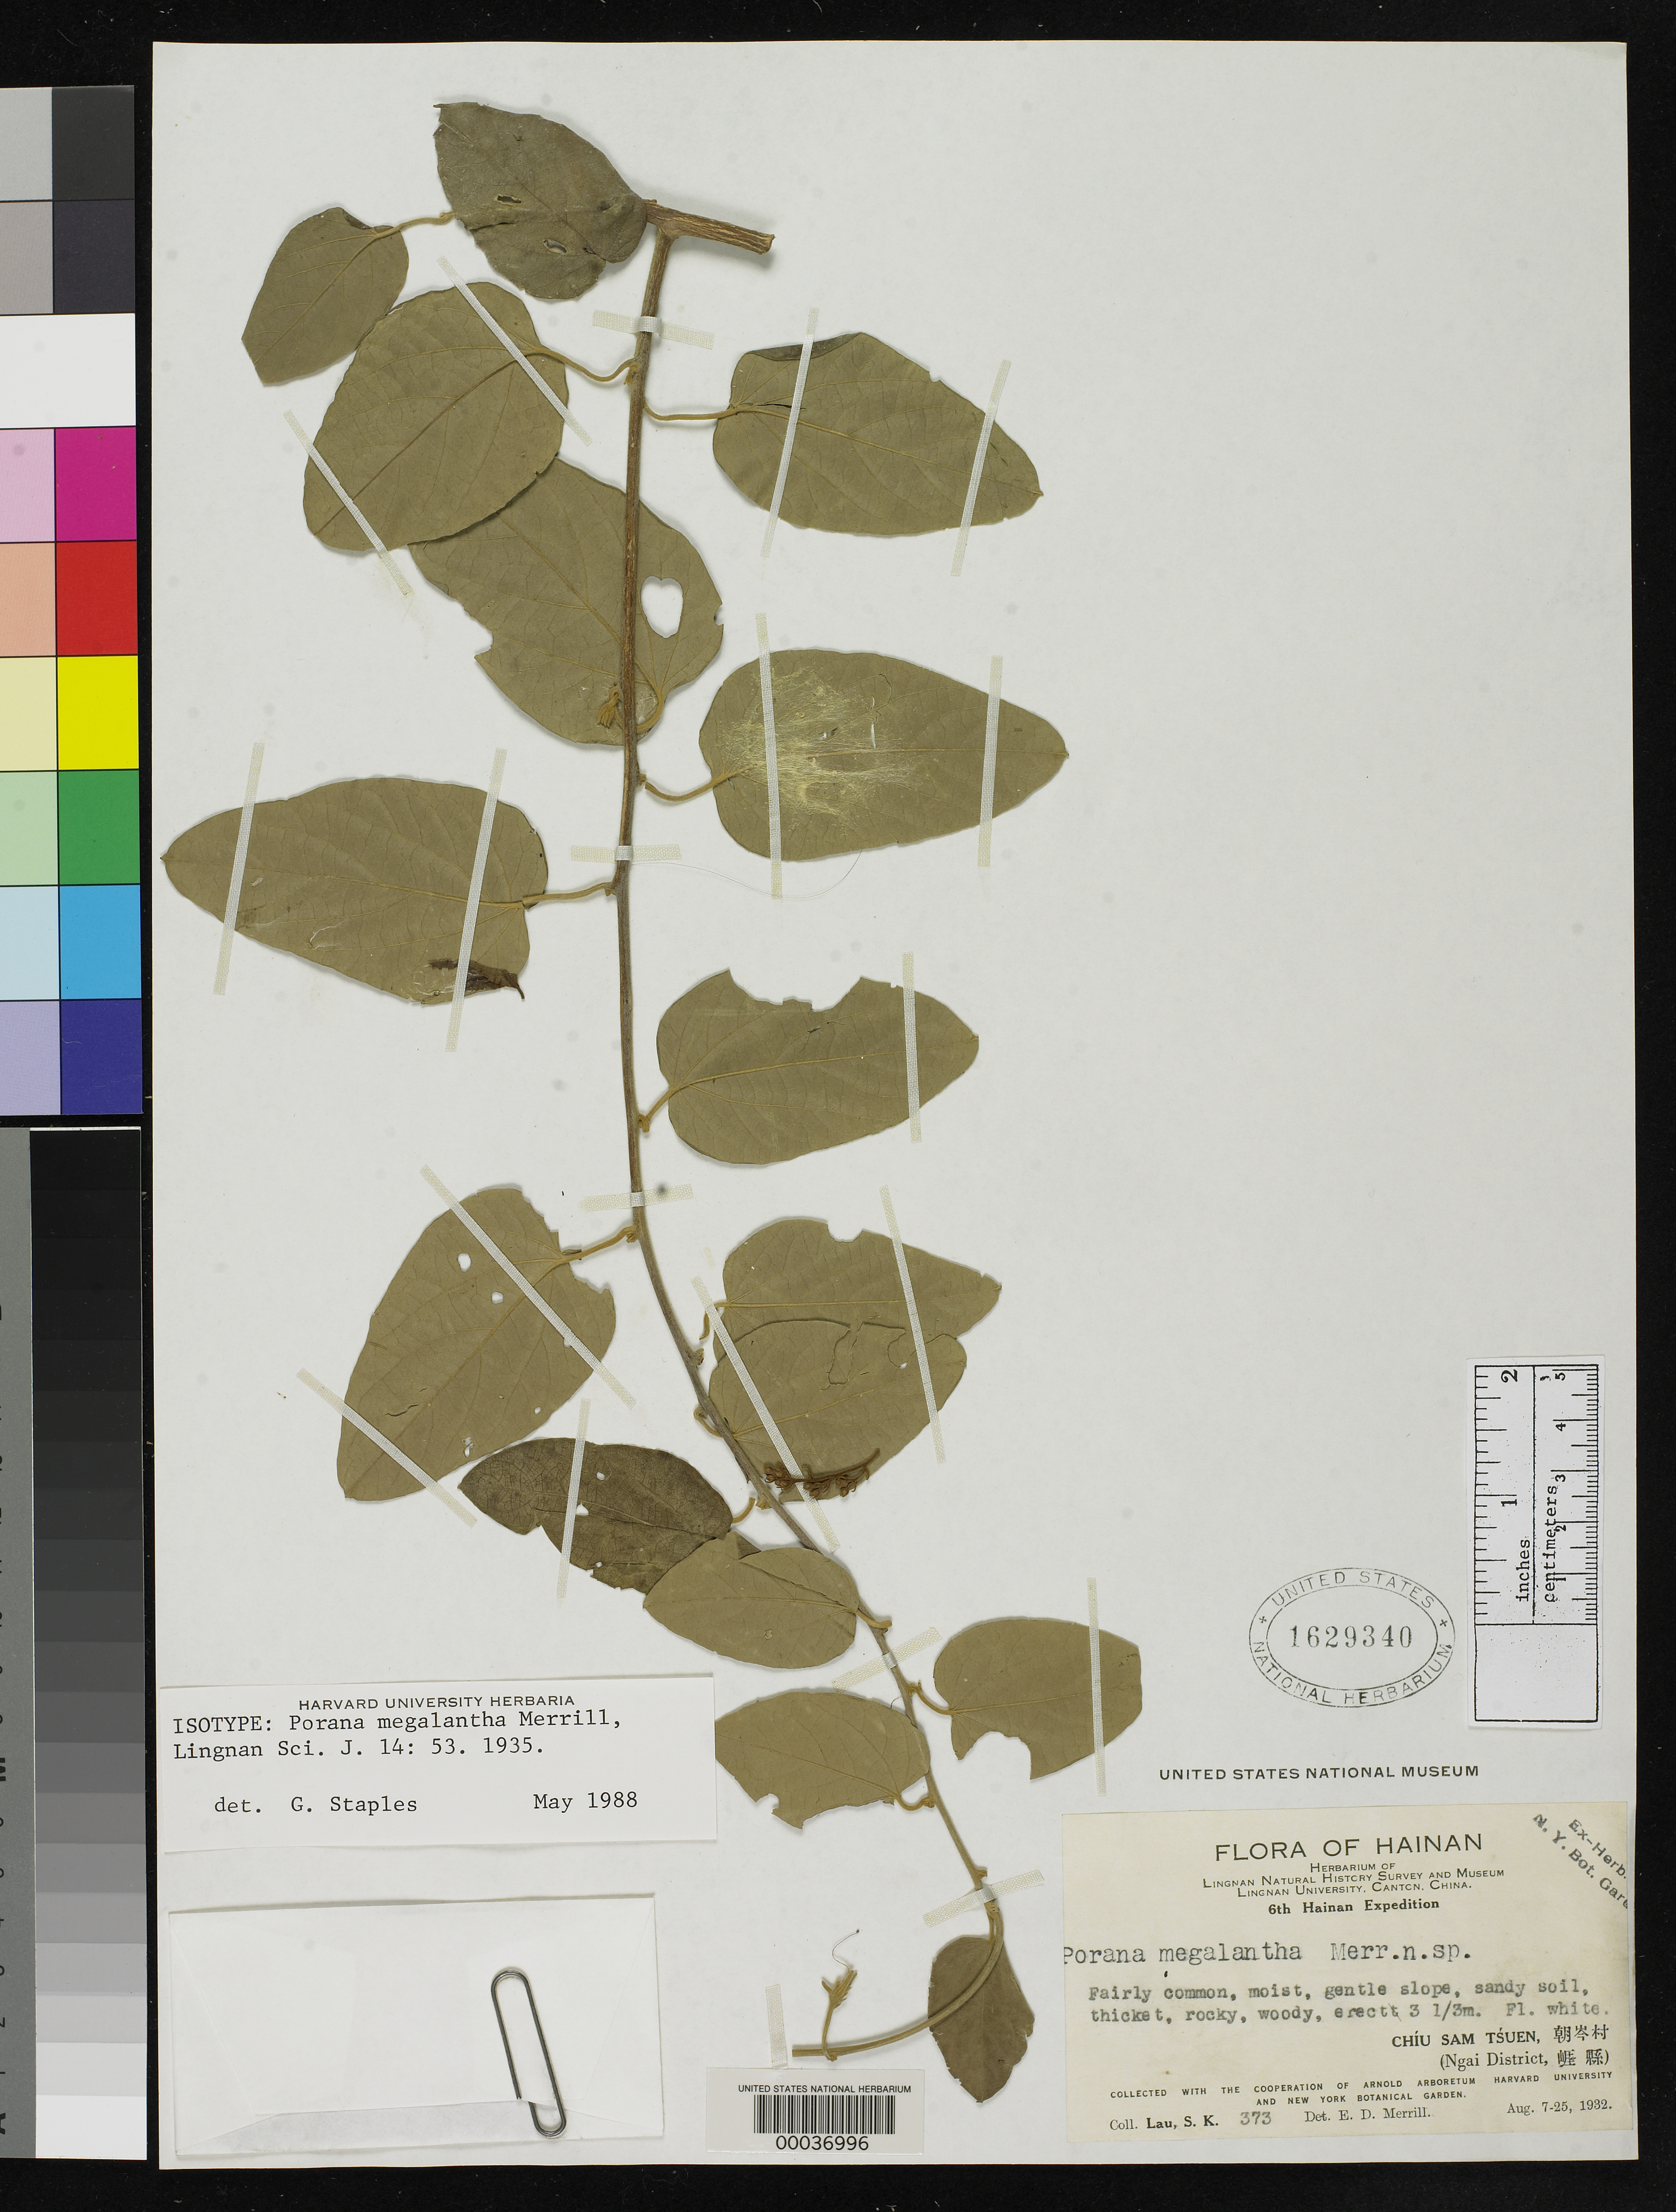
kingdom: Plantae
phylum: Tracheophyta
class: Magnoliopsida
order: Solanales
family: Convolvulaceae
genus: Porana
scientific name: Porana megalantha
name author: Merr.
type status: Isotype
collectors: S. K. Lau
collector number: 373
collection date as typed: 07 Aug 1932 to 25 Aug 1932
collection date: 1932-08-07/1932-08-25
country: China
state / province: Hainan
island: Hainan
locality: Chiu Sam Tsuen.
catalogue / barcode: US 1629340